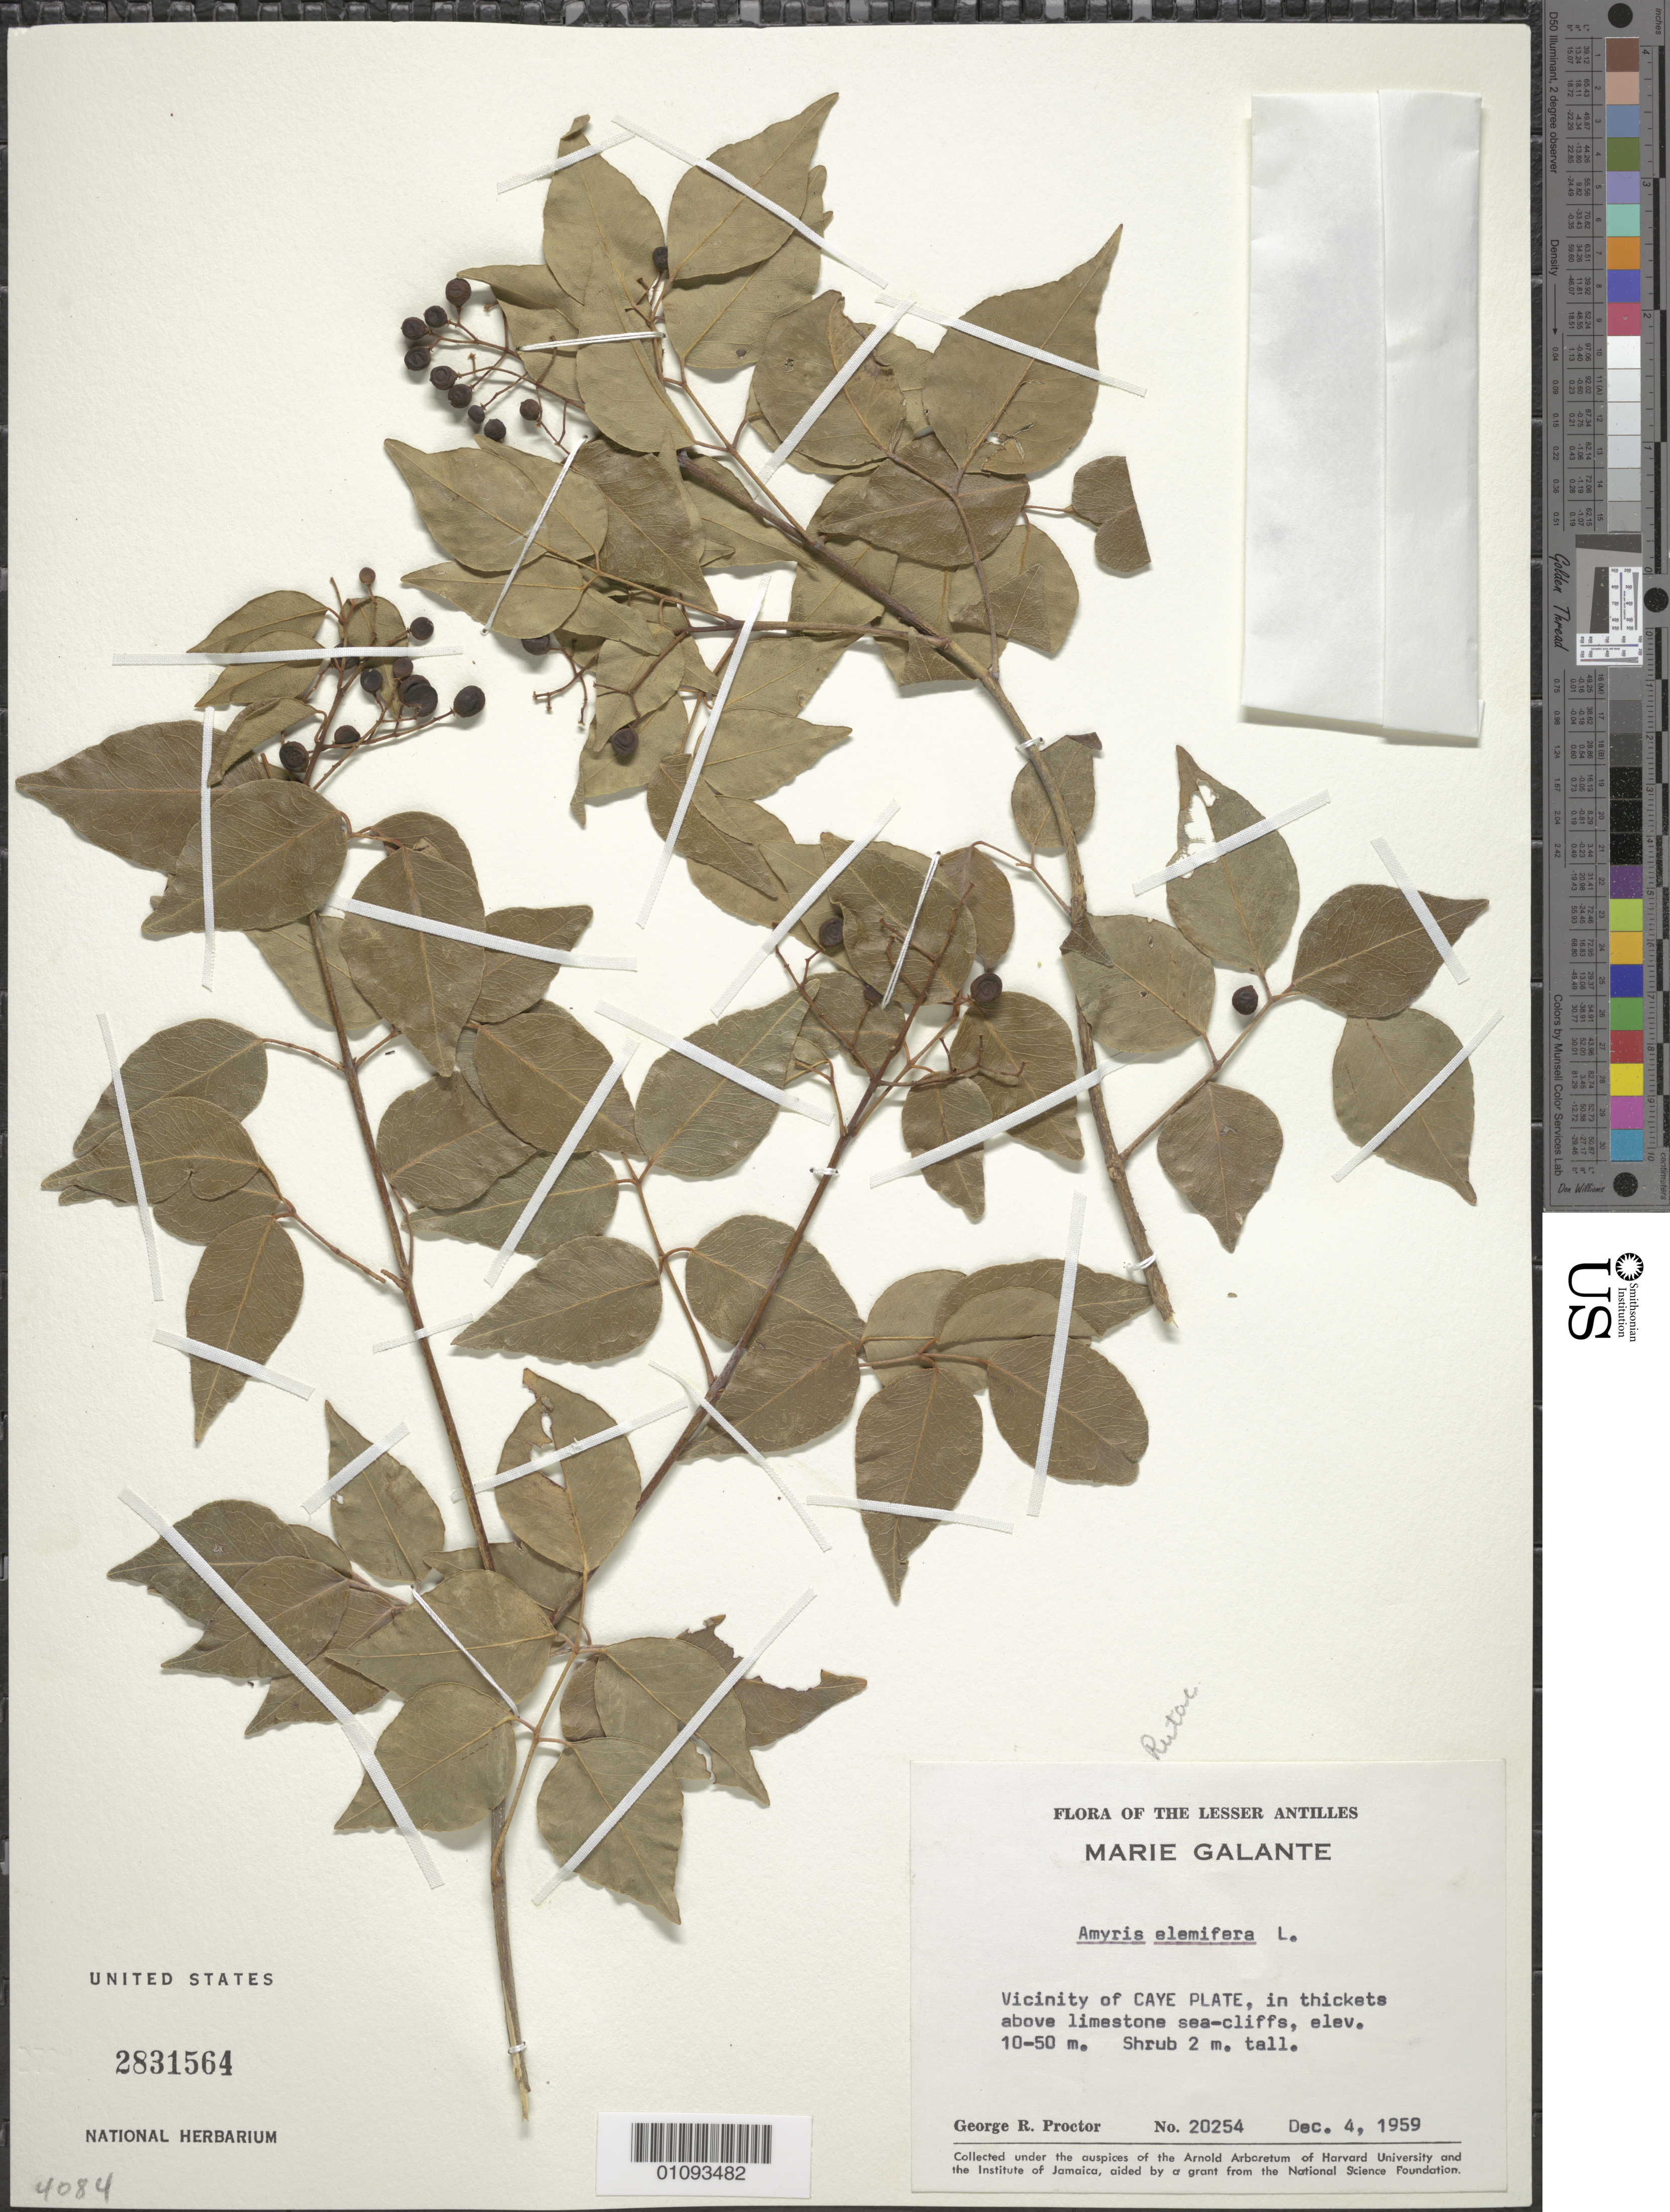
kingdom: Plantae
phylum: Tracheophyta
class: Magnoliopsida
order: Sapindales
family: Rutaceae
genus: Amyris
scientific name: Amyris elemifera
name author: L.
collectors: G. R. Proctor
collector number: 20254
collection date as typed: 04 Dec 1959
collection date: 1959-12-04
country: Guadeloupe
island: Marie Galante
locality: Vicinity of Caye Plate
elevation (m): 10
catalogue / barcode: US 2831564